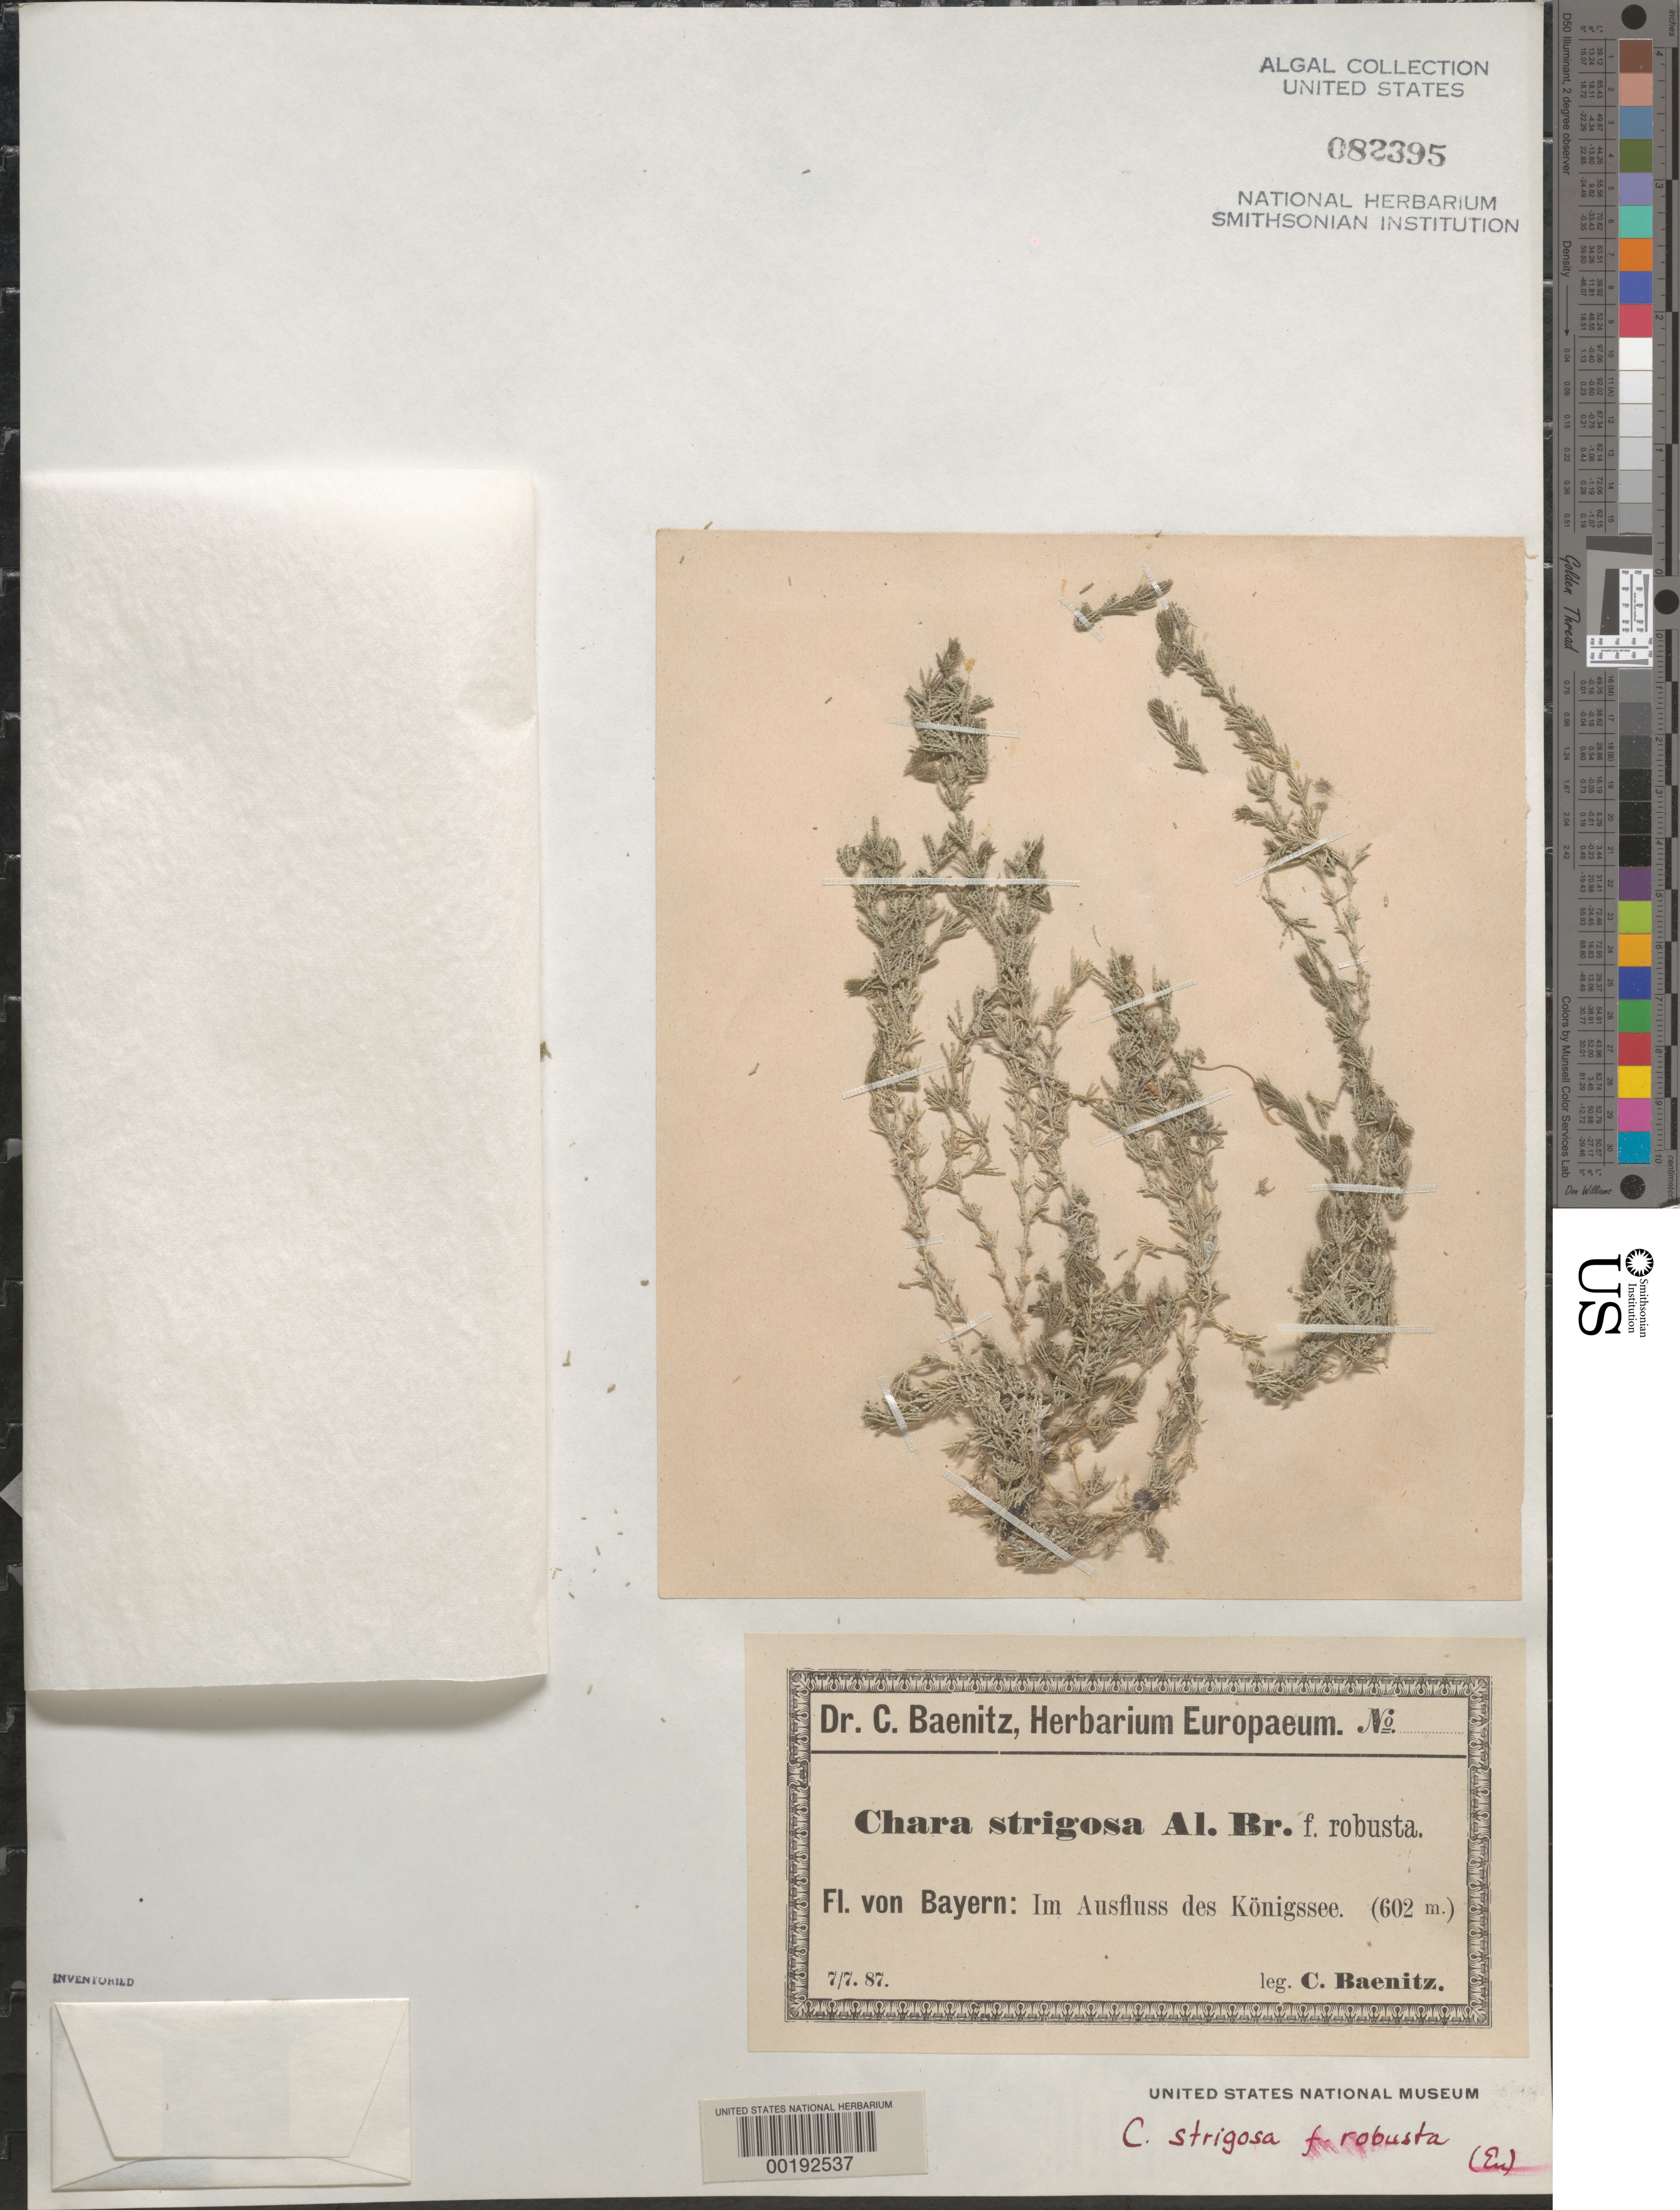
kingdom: Plantae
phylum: Charophyta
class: Charophyceae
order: Charales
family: Characeae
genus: Chara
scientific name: Chara strigosa f. robusta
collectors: C. G. Baenitz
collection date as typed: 07 Jul 1887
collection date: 1887-07-07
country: Germany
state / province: Bayern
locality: Konigssee outlet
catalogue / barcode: US 82395